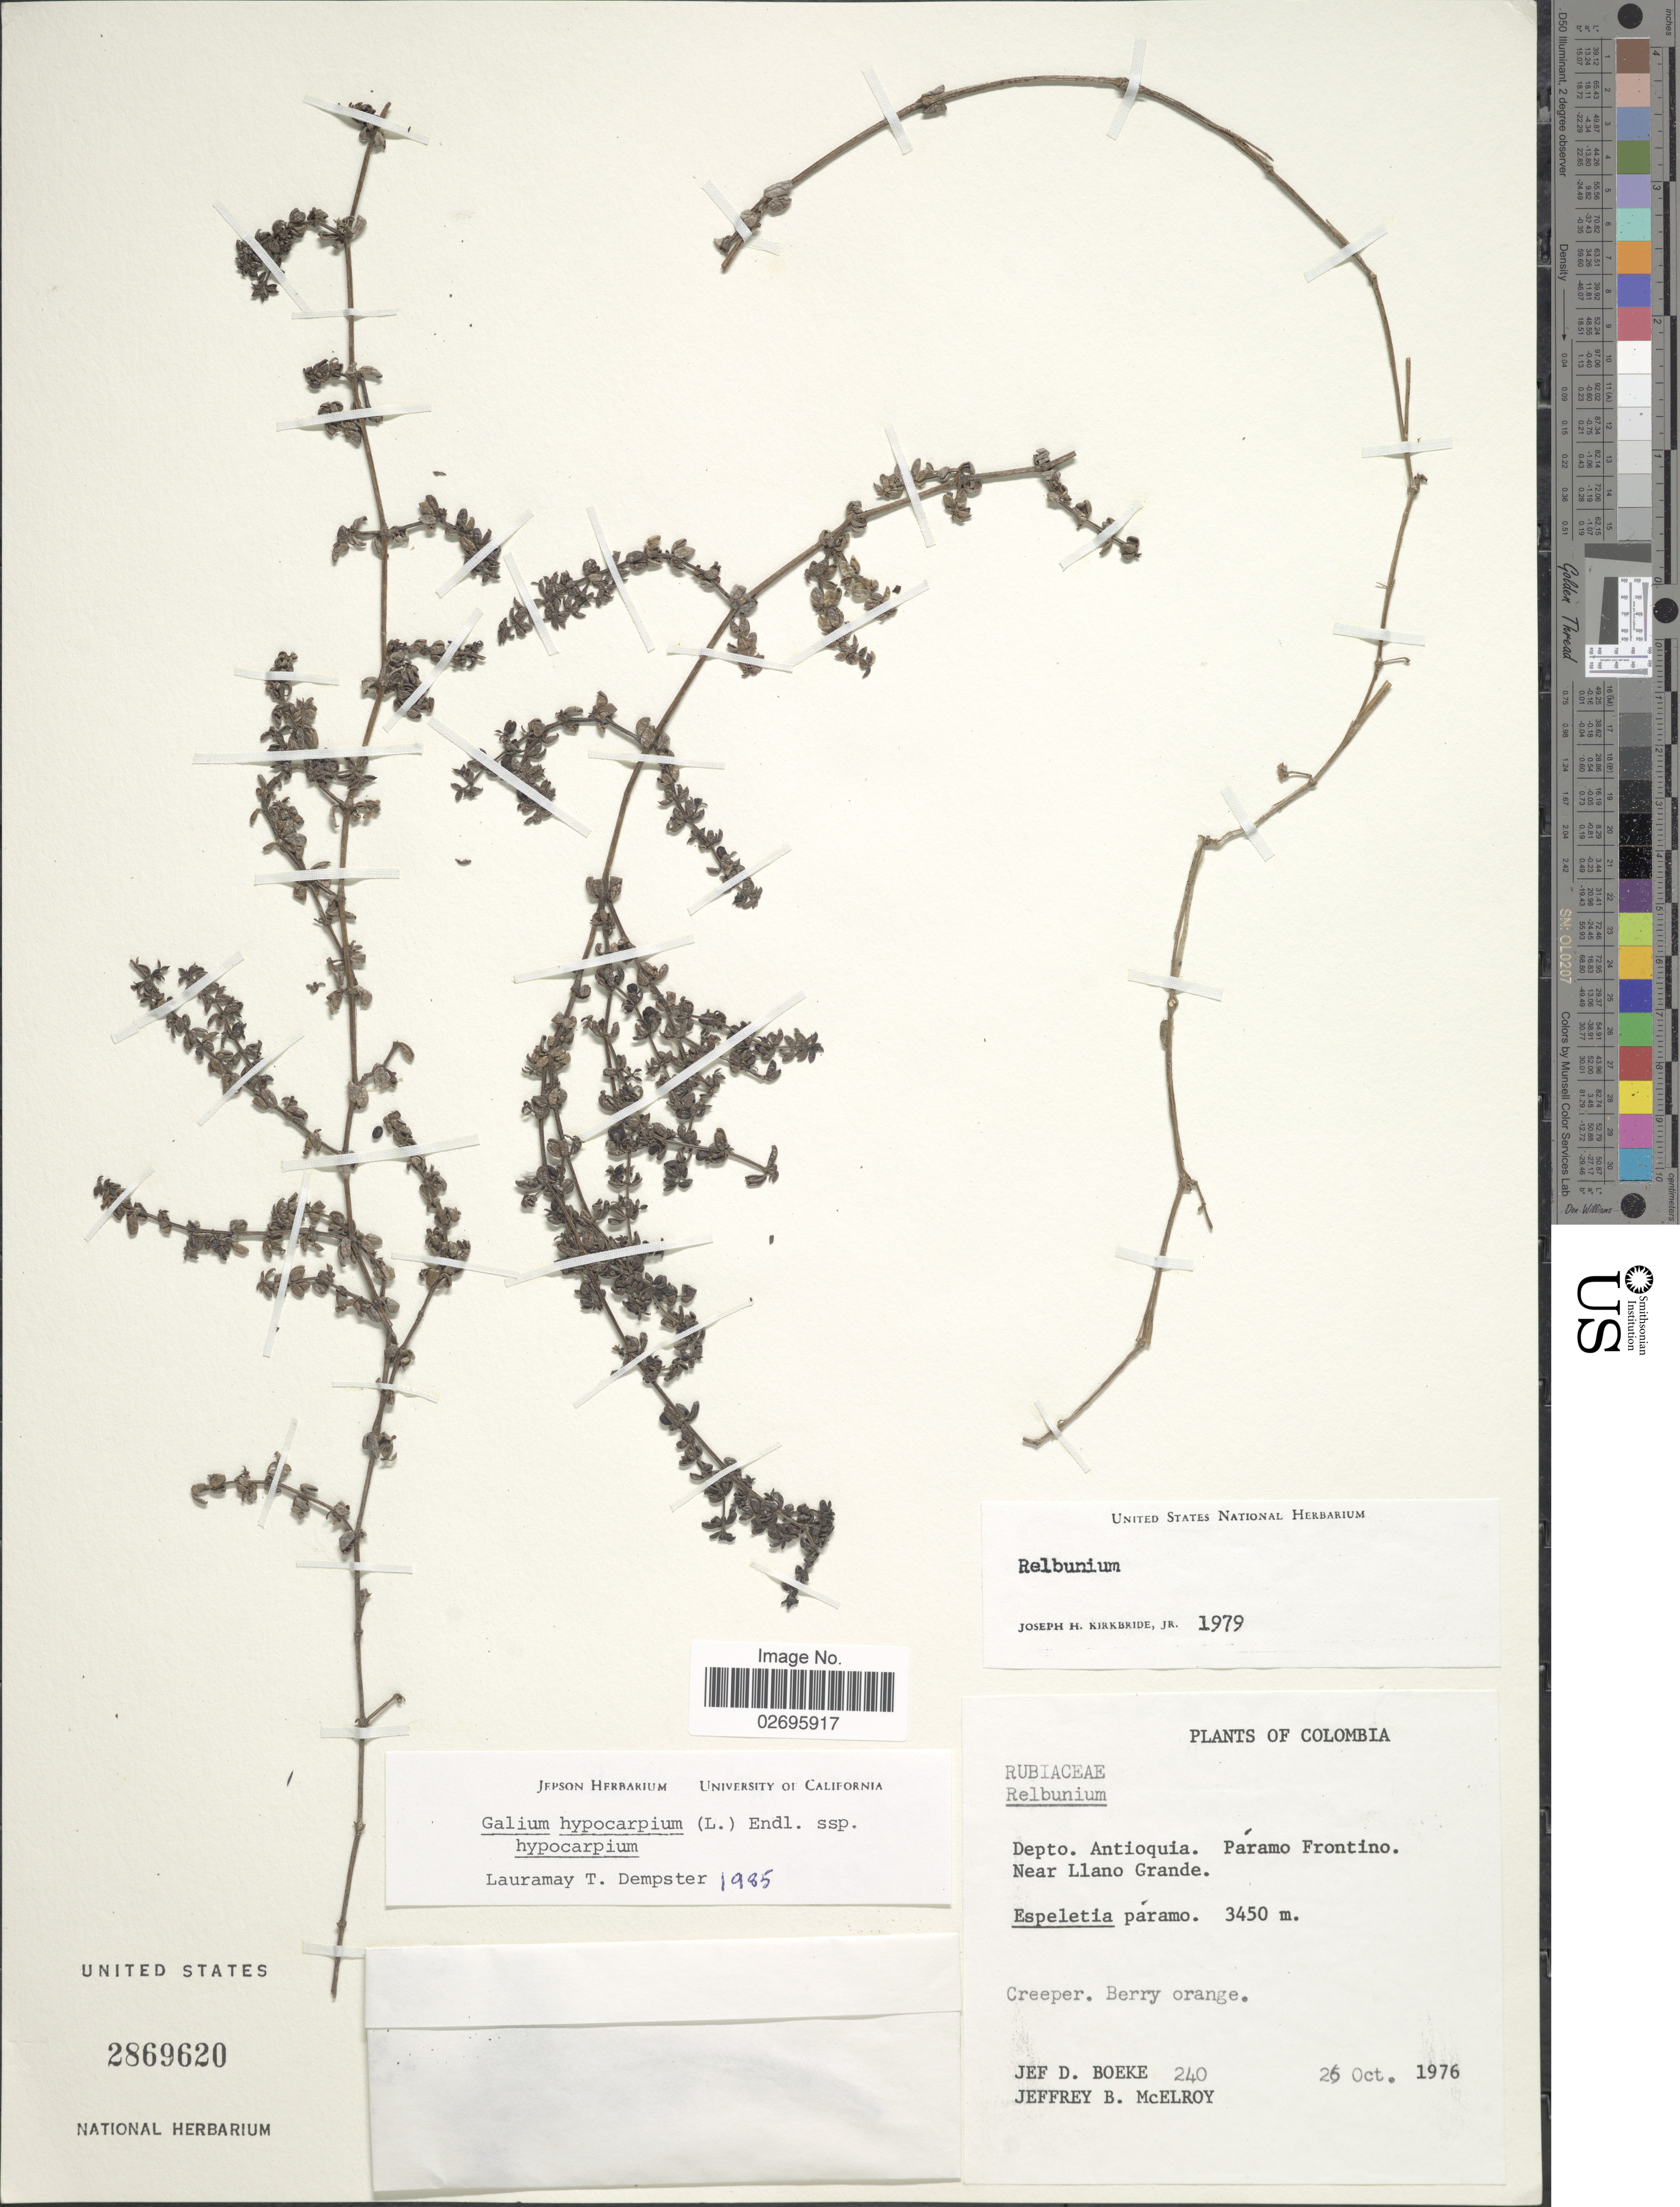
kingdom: Plantae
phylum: Tracheophyta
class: Magnoliopsida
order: Gentianales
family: Rubiaceae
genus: Galium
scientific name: Galium hypocarpium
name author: (L.) Endl. ex Griseb.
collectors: J. Boeke & J. B. McElroy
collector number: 240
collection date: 1975-10-26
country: Colombia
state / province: Antioquia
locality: Depto. Antioquia. Páramo Frontino. Near Llano Grande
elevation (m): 3450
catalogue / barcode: US 2869620